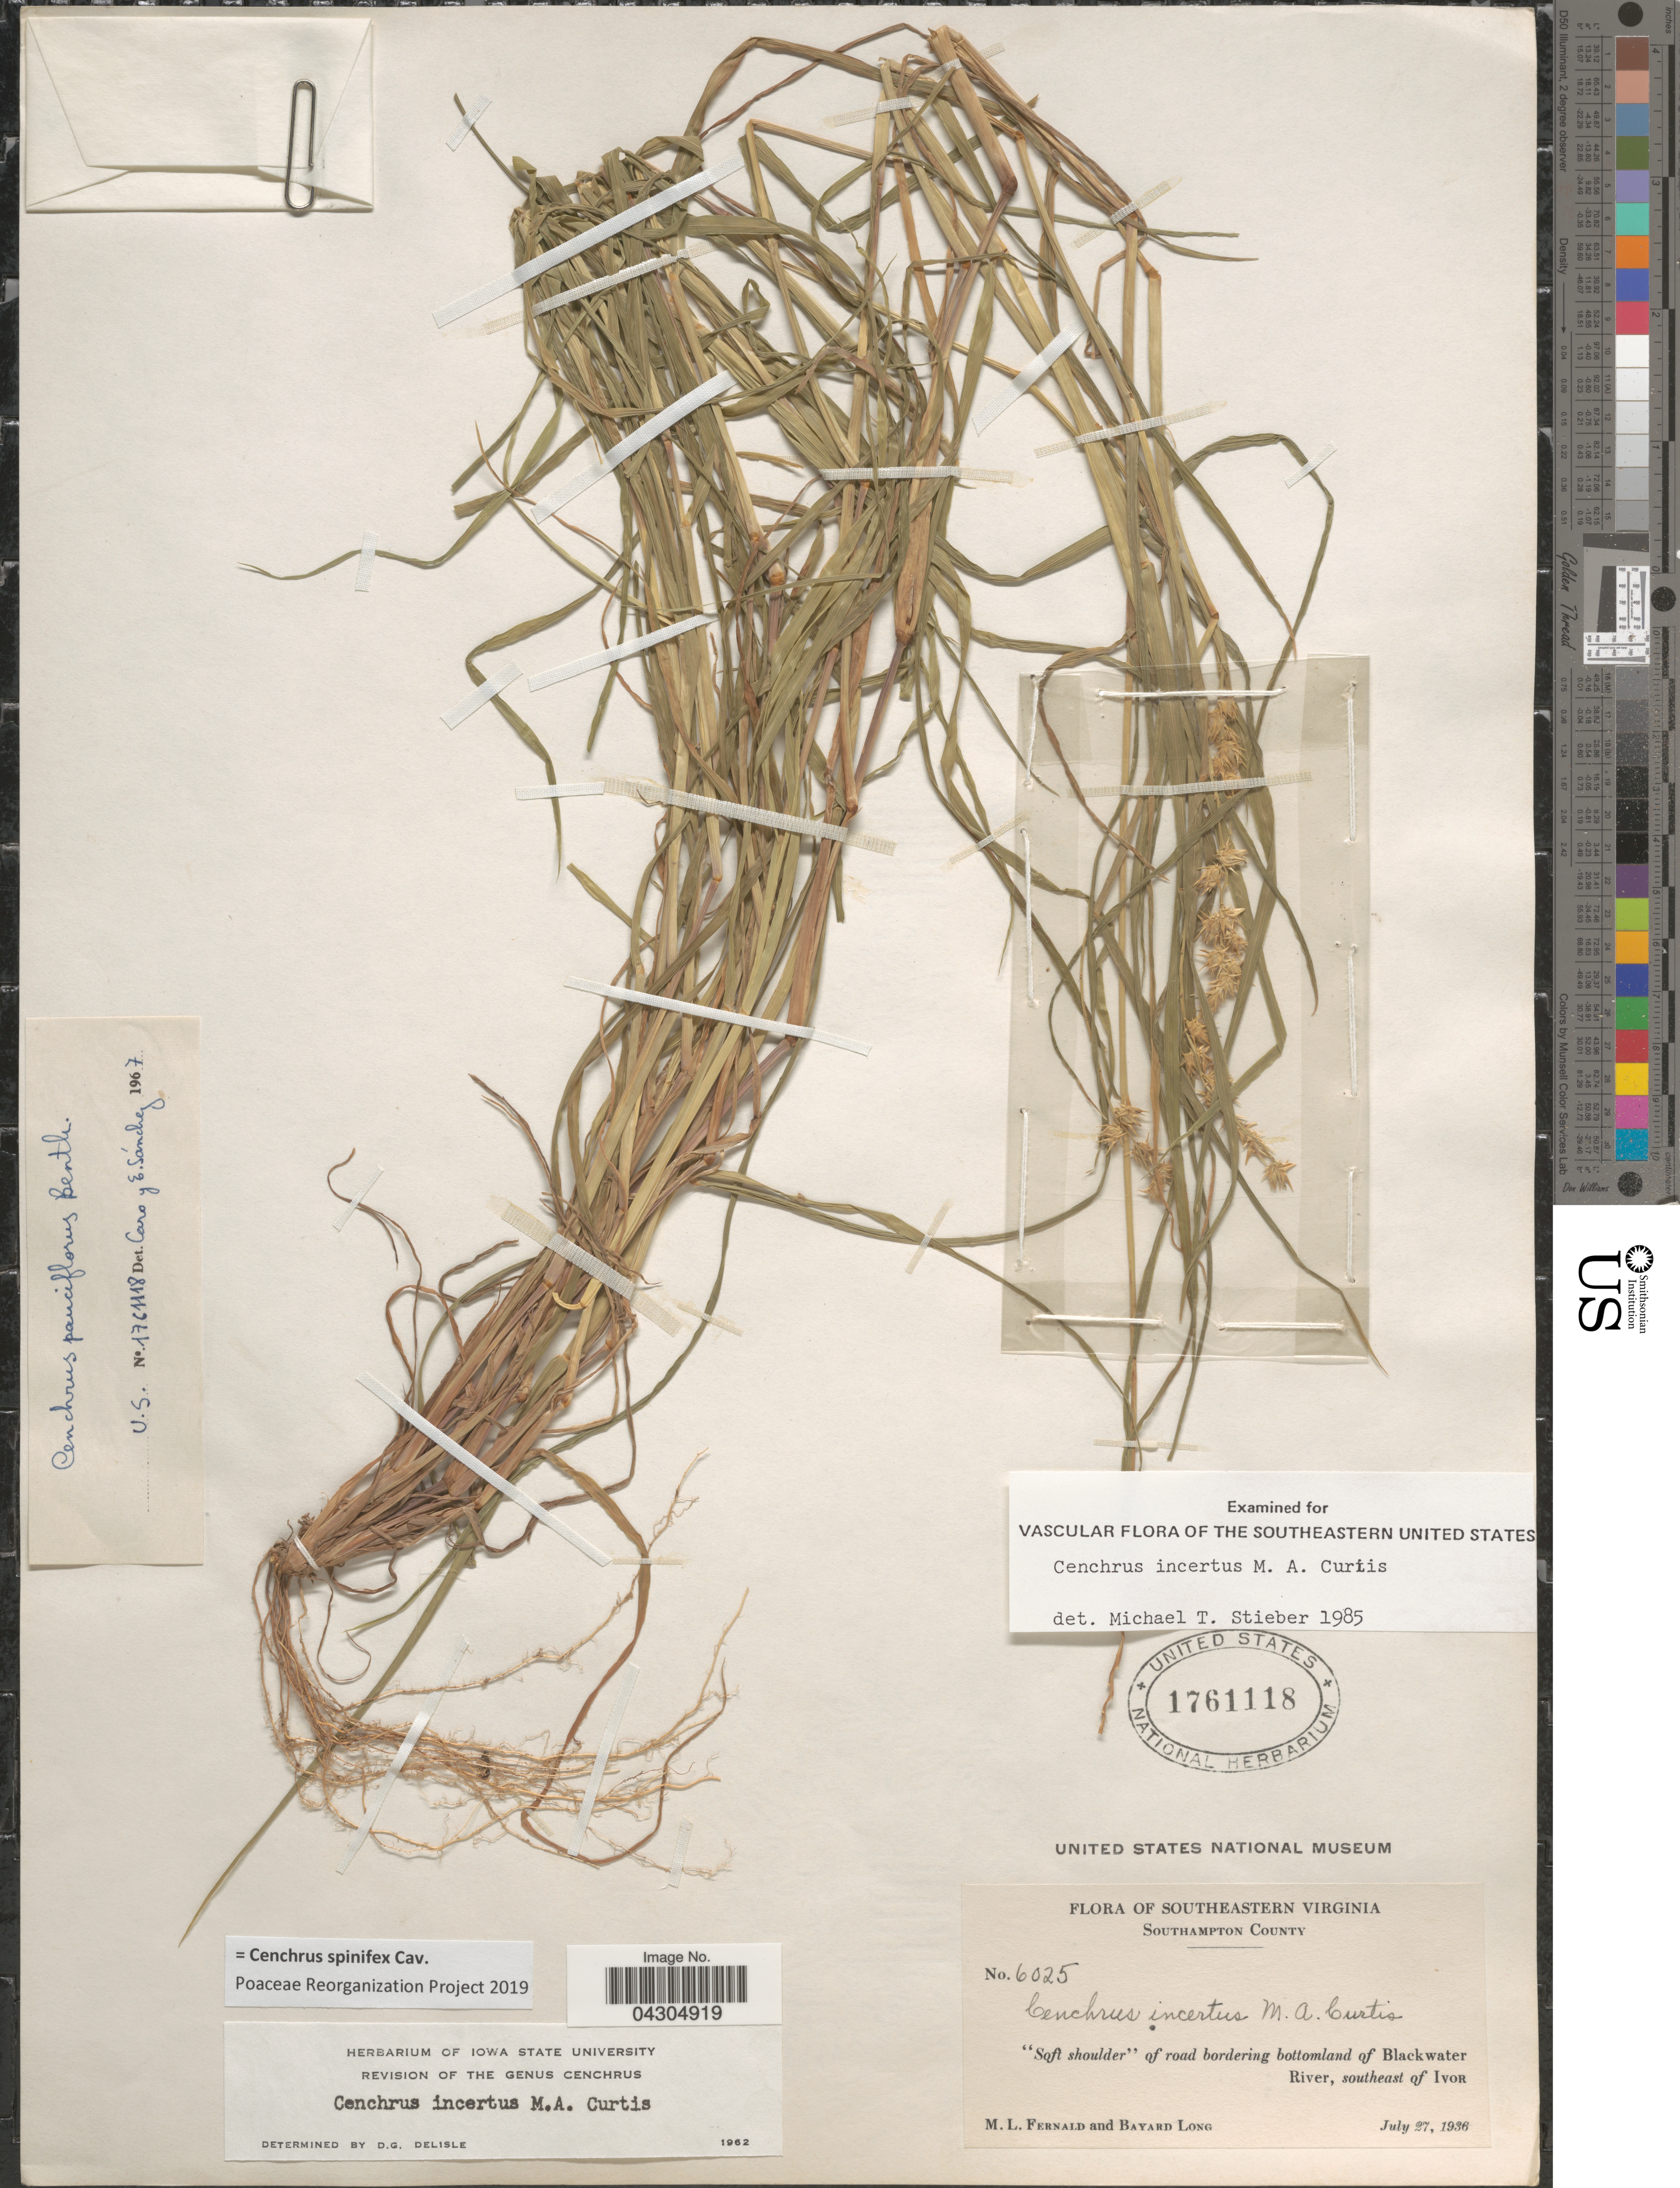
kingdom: Plantae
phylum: Tracheophyta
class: Liliopsida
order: Poales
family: Poaceae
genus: Cenchrus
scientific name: Cenchrus spinifex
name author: Cav.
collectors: M. L. Fernald & B. Long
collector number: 6025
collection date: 1936-07-27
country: United States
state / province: Virginia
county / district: Southampton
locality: Southeastern Virginia. Southampton County. "Soft shoulder" of road bordering bottomland of Blackwater River, southeast of Ivor.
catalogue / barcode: US 1761118